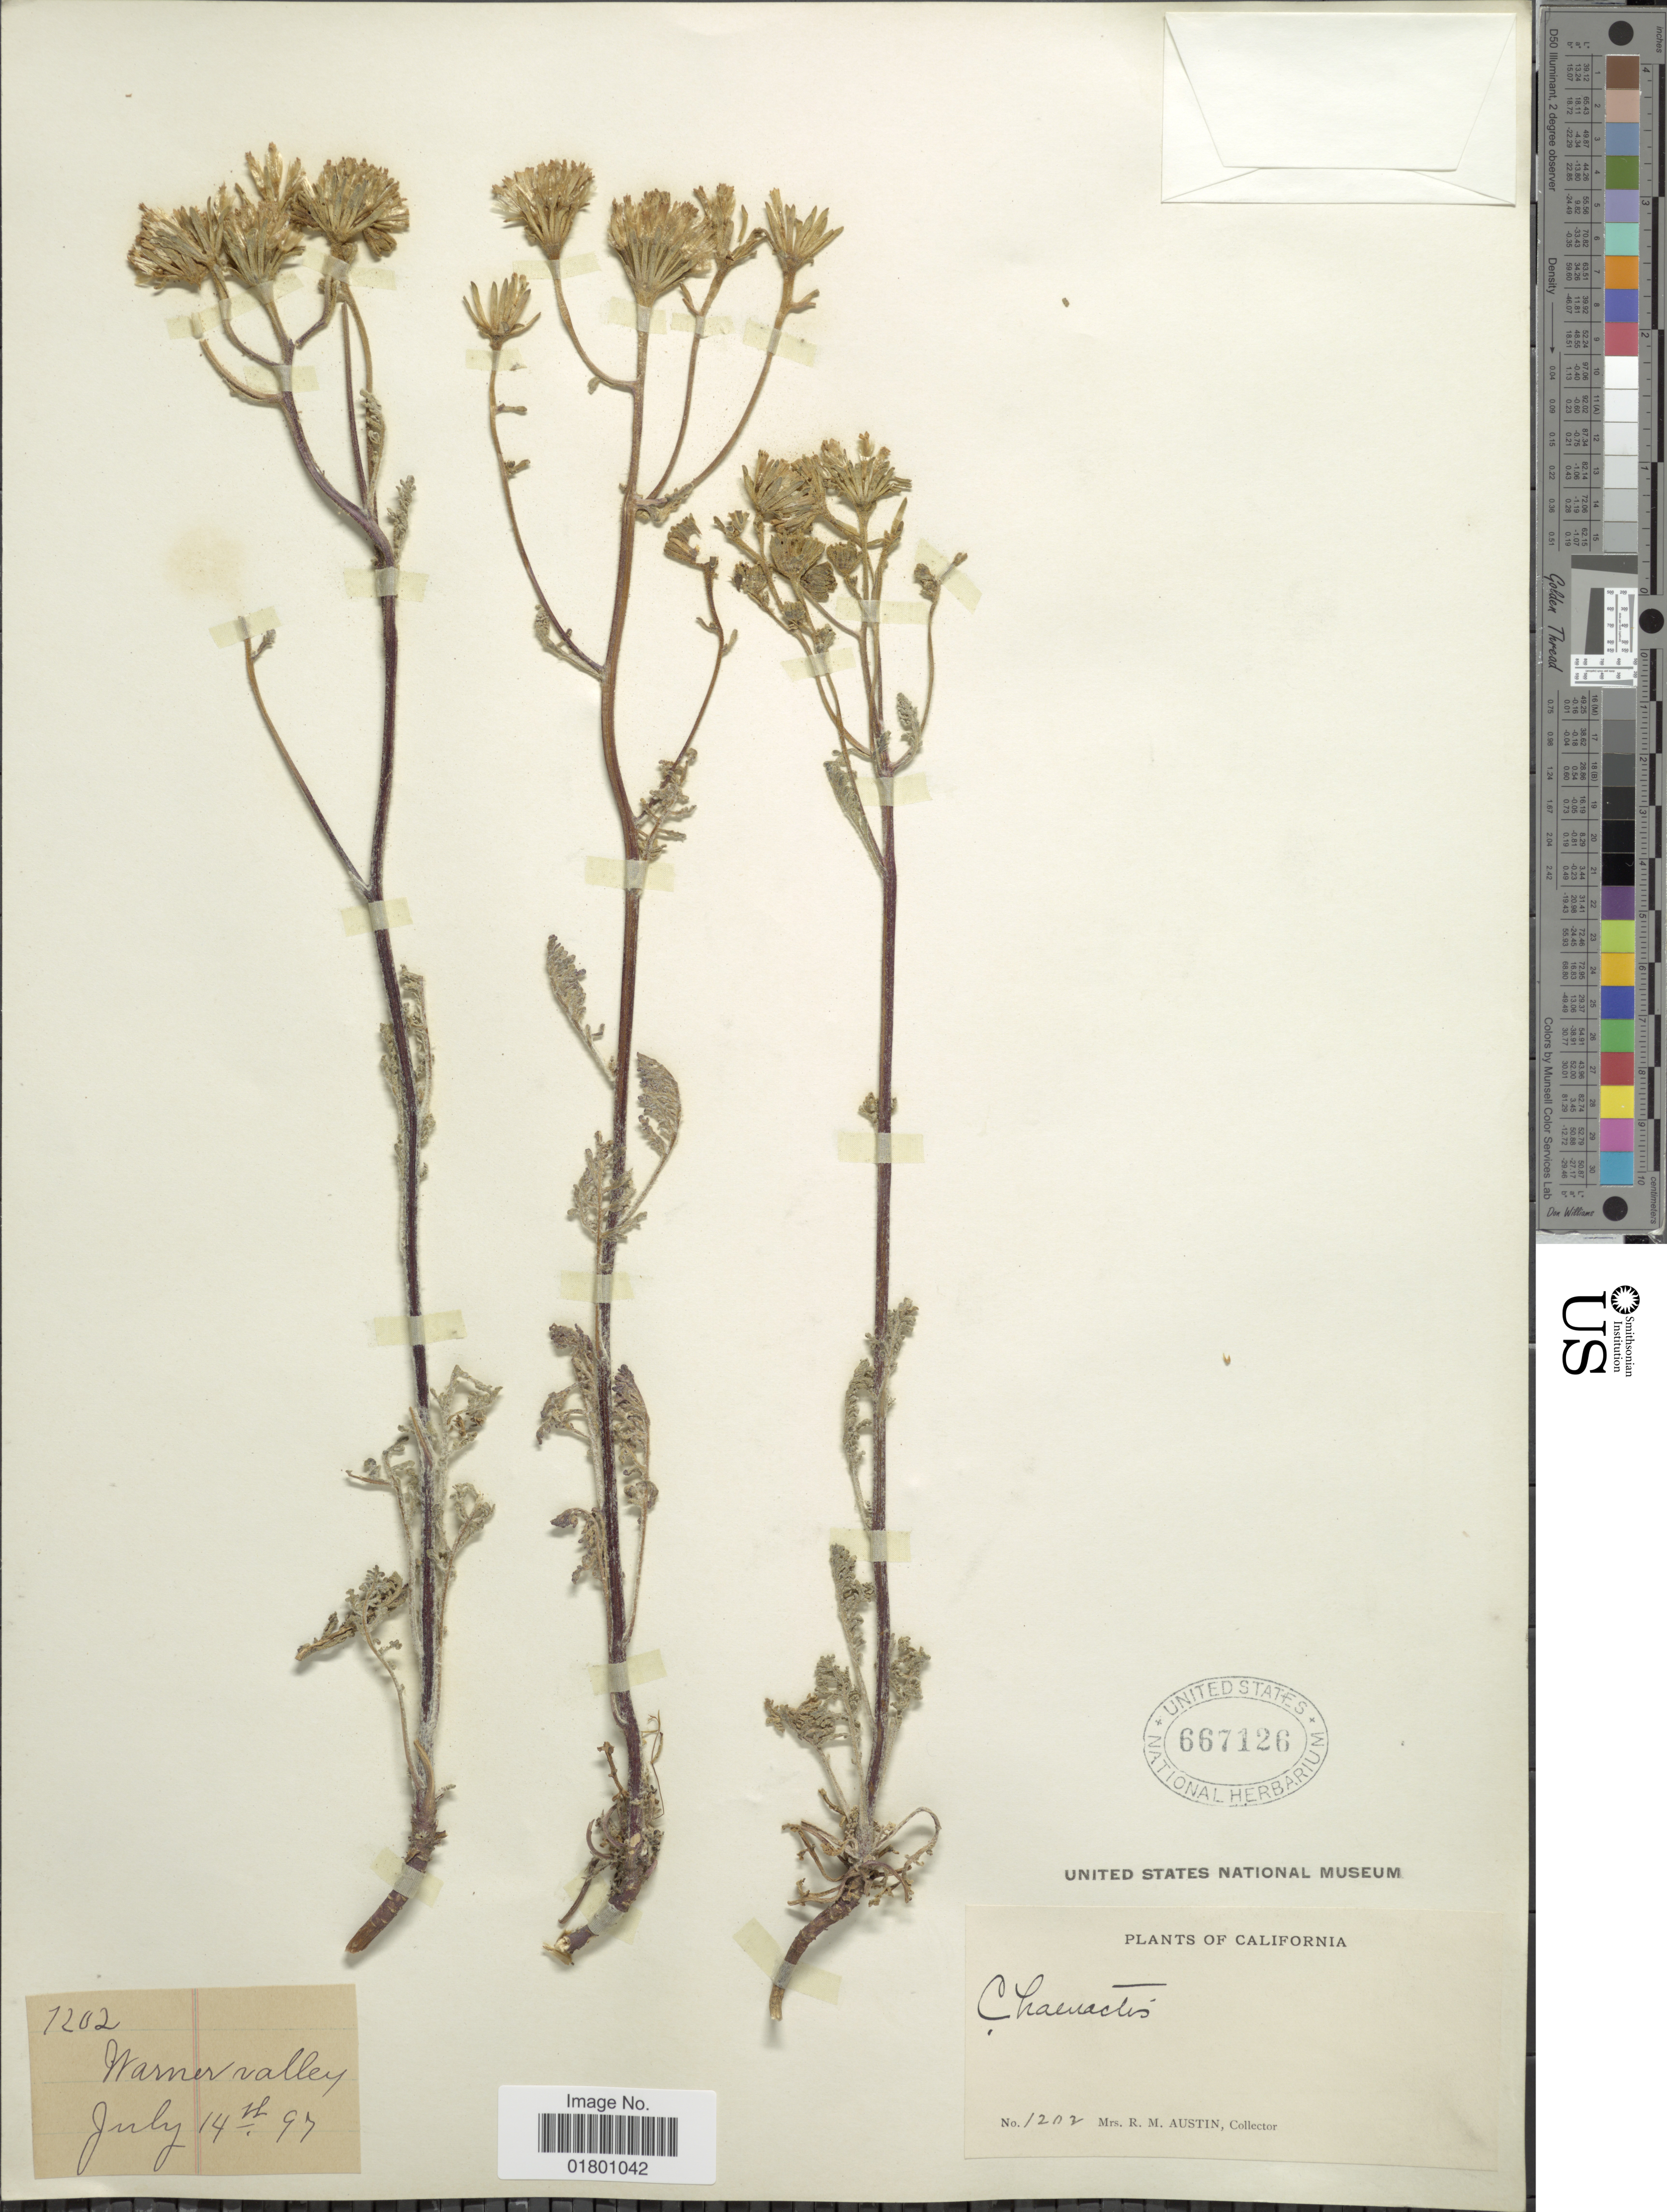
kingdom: Plantae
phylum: Tracheophyta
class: Magnoliopsida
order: Asterales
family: Asteraceae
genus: Chaenactis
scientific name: Chaenactis douglasii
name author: Hook. & Arn.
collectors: R. Austin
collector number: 1202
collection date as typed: Transcribed d/m/y: 14/7/97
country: United States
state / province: California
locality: Warner valley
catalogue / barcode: US 667126